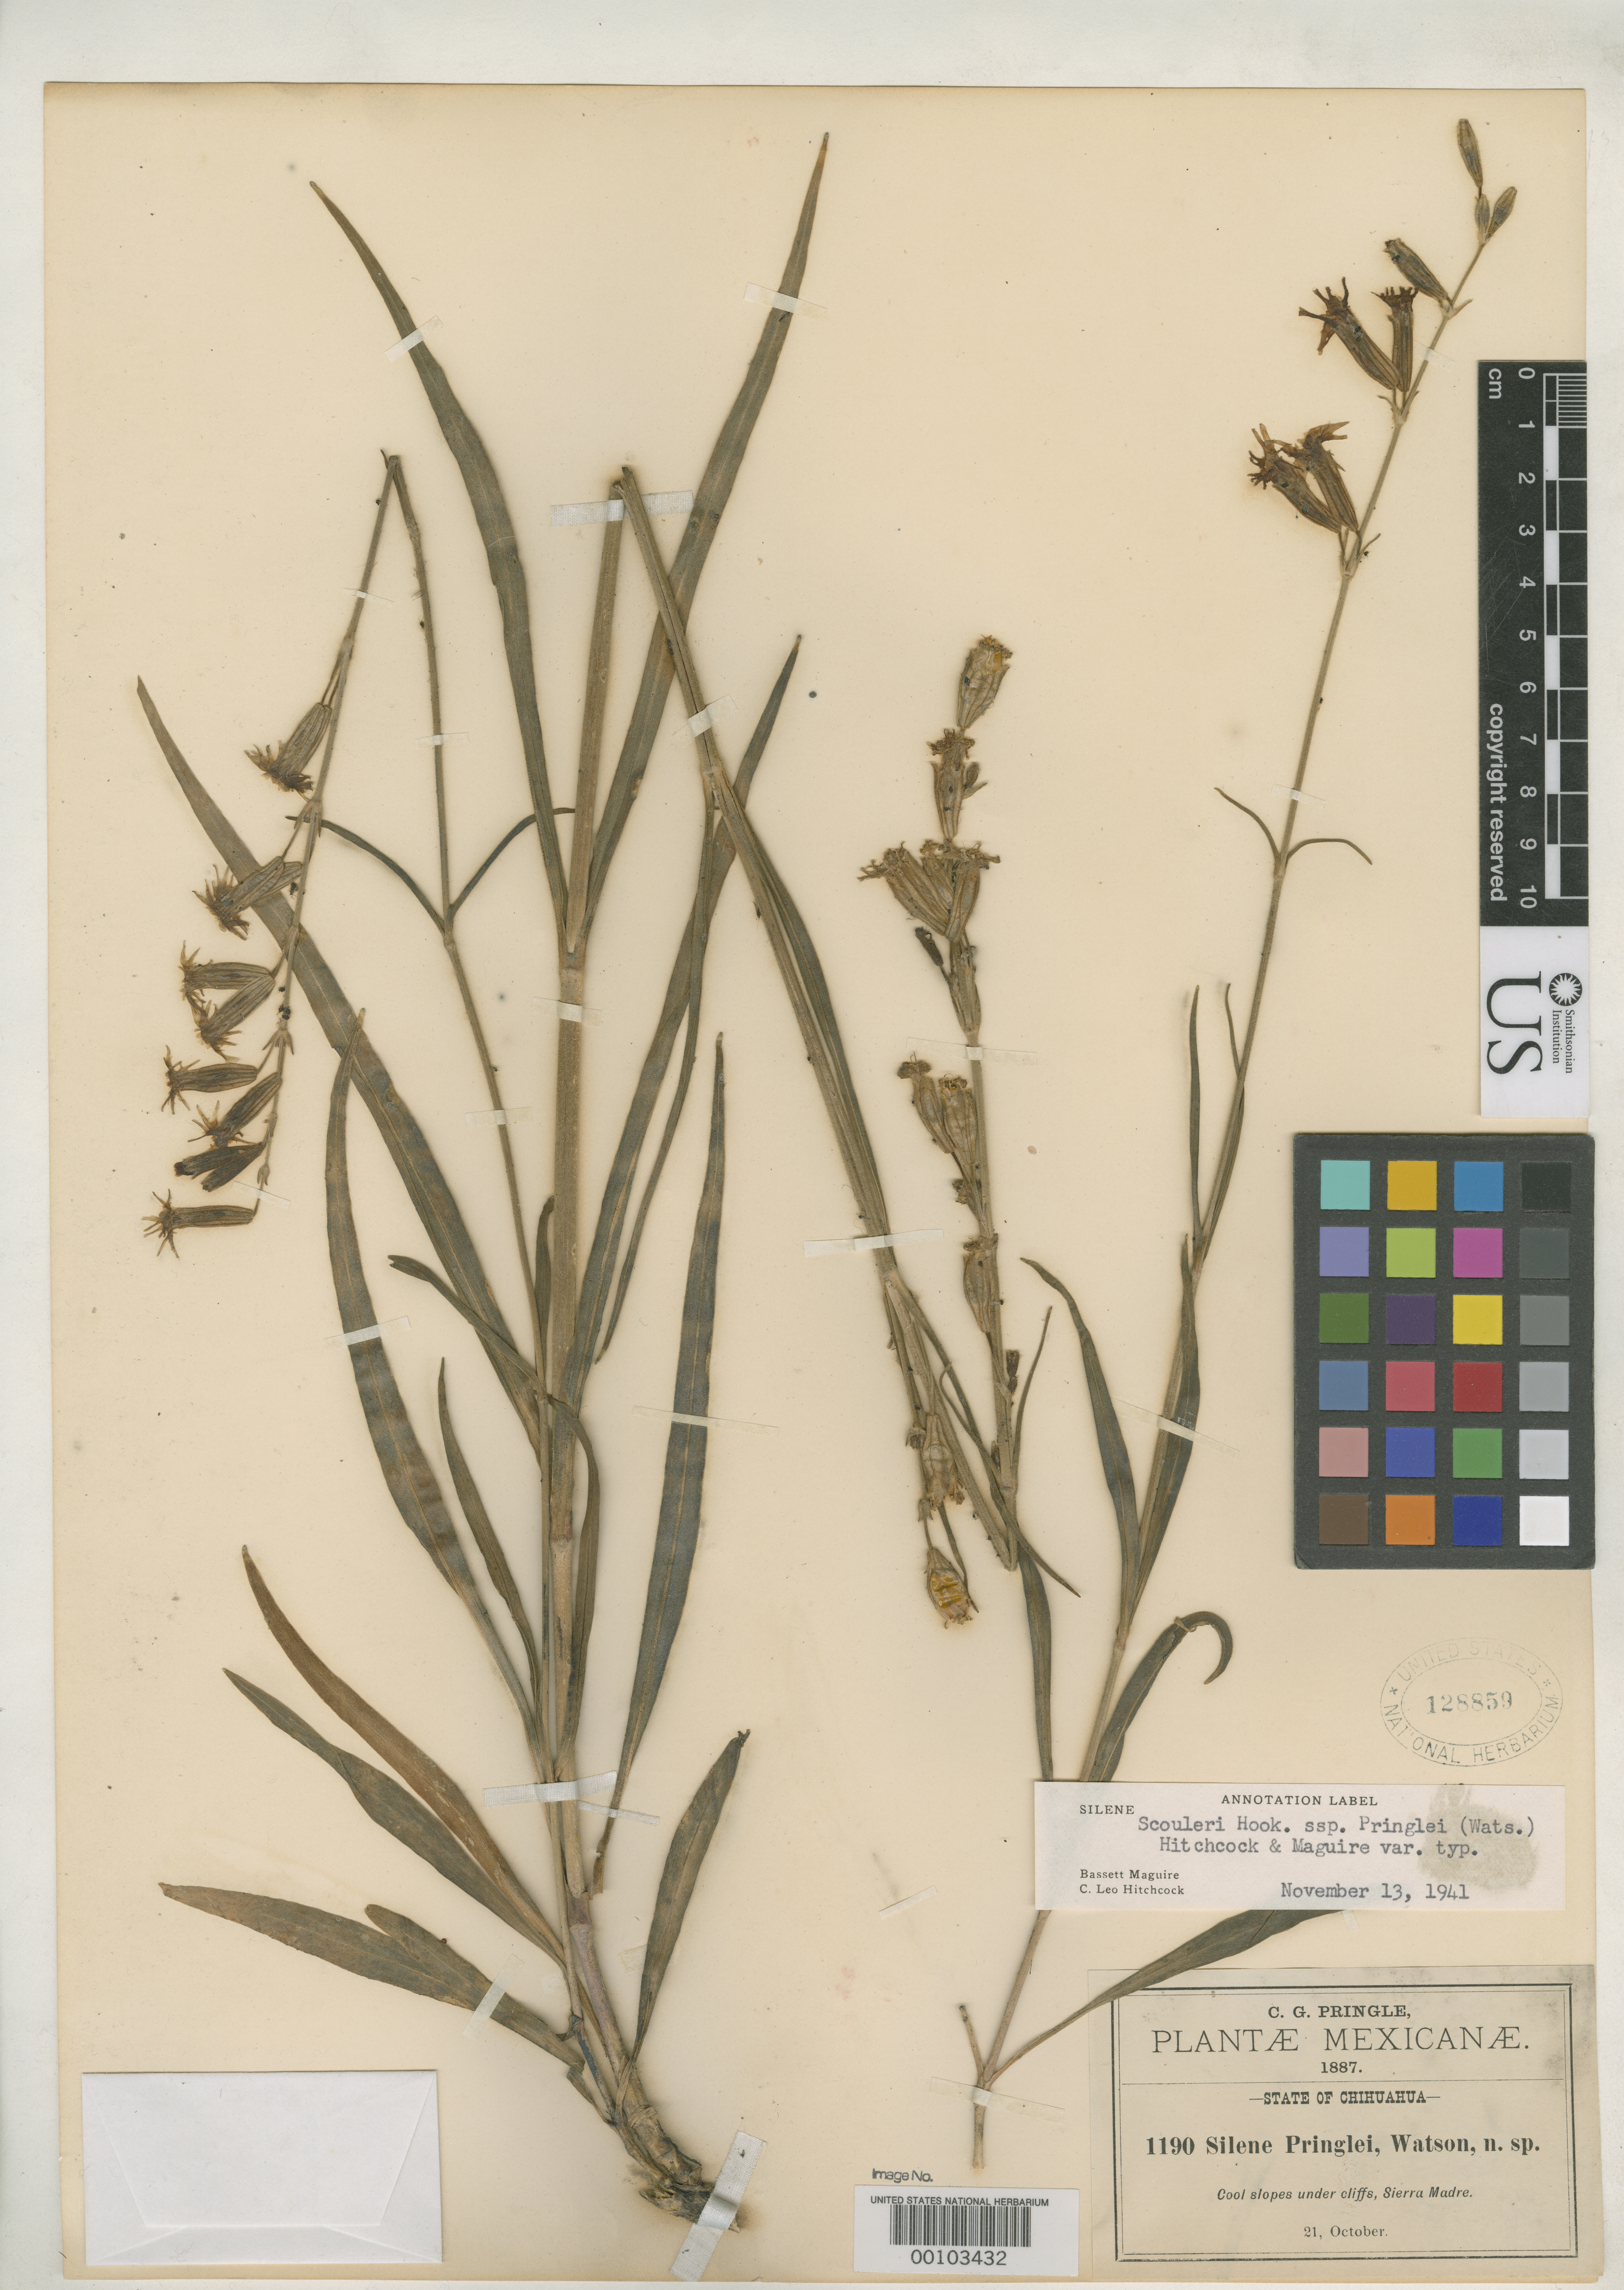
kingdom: Plantae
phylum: Tracheophyta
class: Magnoliopsida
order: Caryophyllales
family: Caryophyllaceae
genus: Silene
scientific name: Silene pringlei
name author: S. Watson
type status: Isotype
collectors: C. G. Pringle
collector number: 1190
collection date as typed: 21 Oct 1887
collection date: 1887-10-21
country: Mexico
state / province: Chihuahua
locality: Sierra Madre.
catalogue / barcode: US 128859